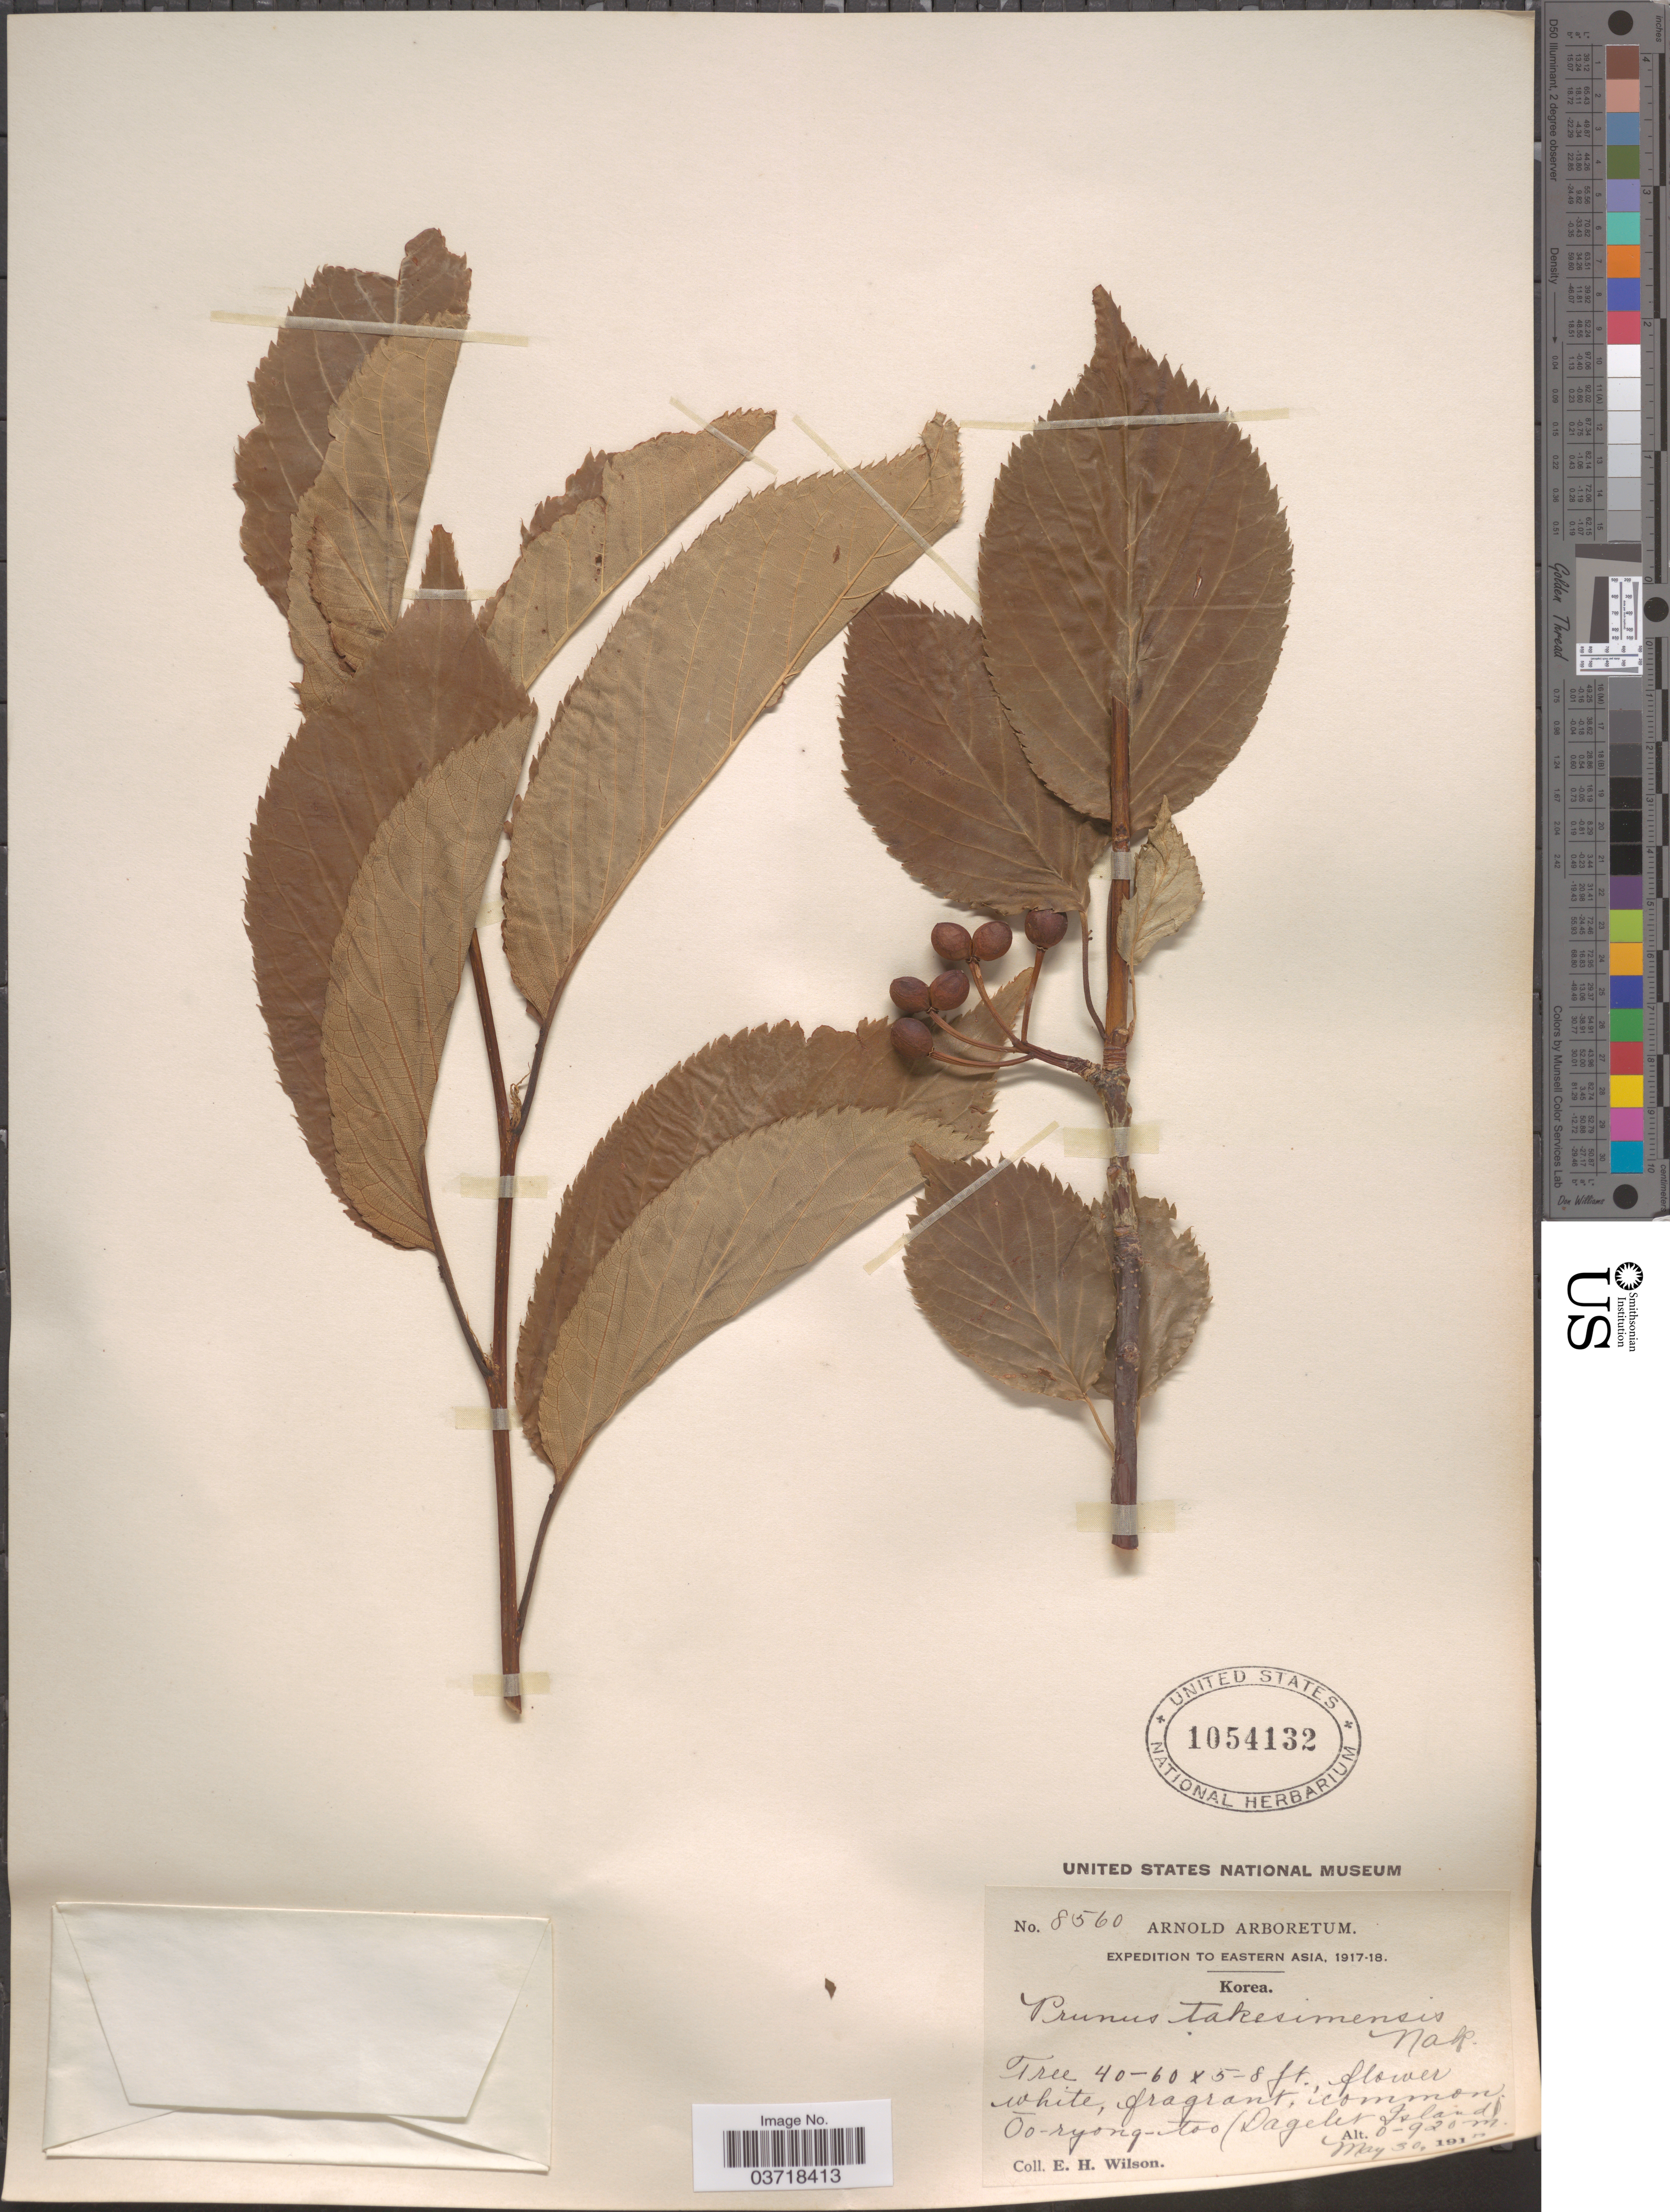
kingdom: Plantae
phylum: Tracheophyta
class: Magnoliopsida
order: Rosales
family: Rosaceae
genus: Prunus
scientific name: Prunus takesimensis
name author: Nakai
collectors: E. Wilson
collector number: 8560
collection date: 1917-05-30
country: South Korea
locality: Eastern Asia. Korea. Óo-ryong-too (Dagelet Island).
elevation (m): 0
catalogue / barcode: US 1054132